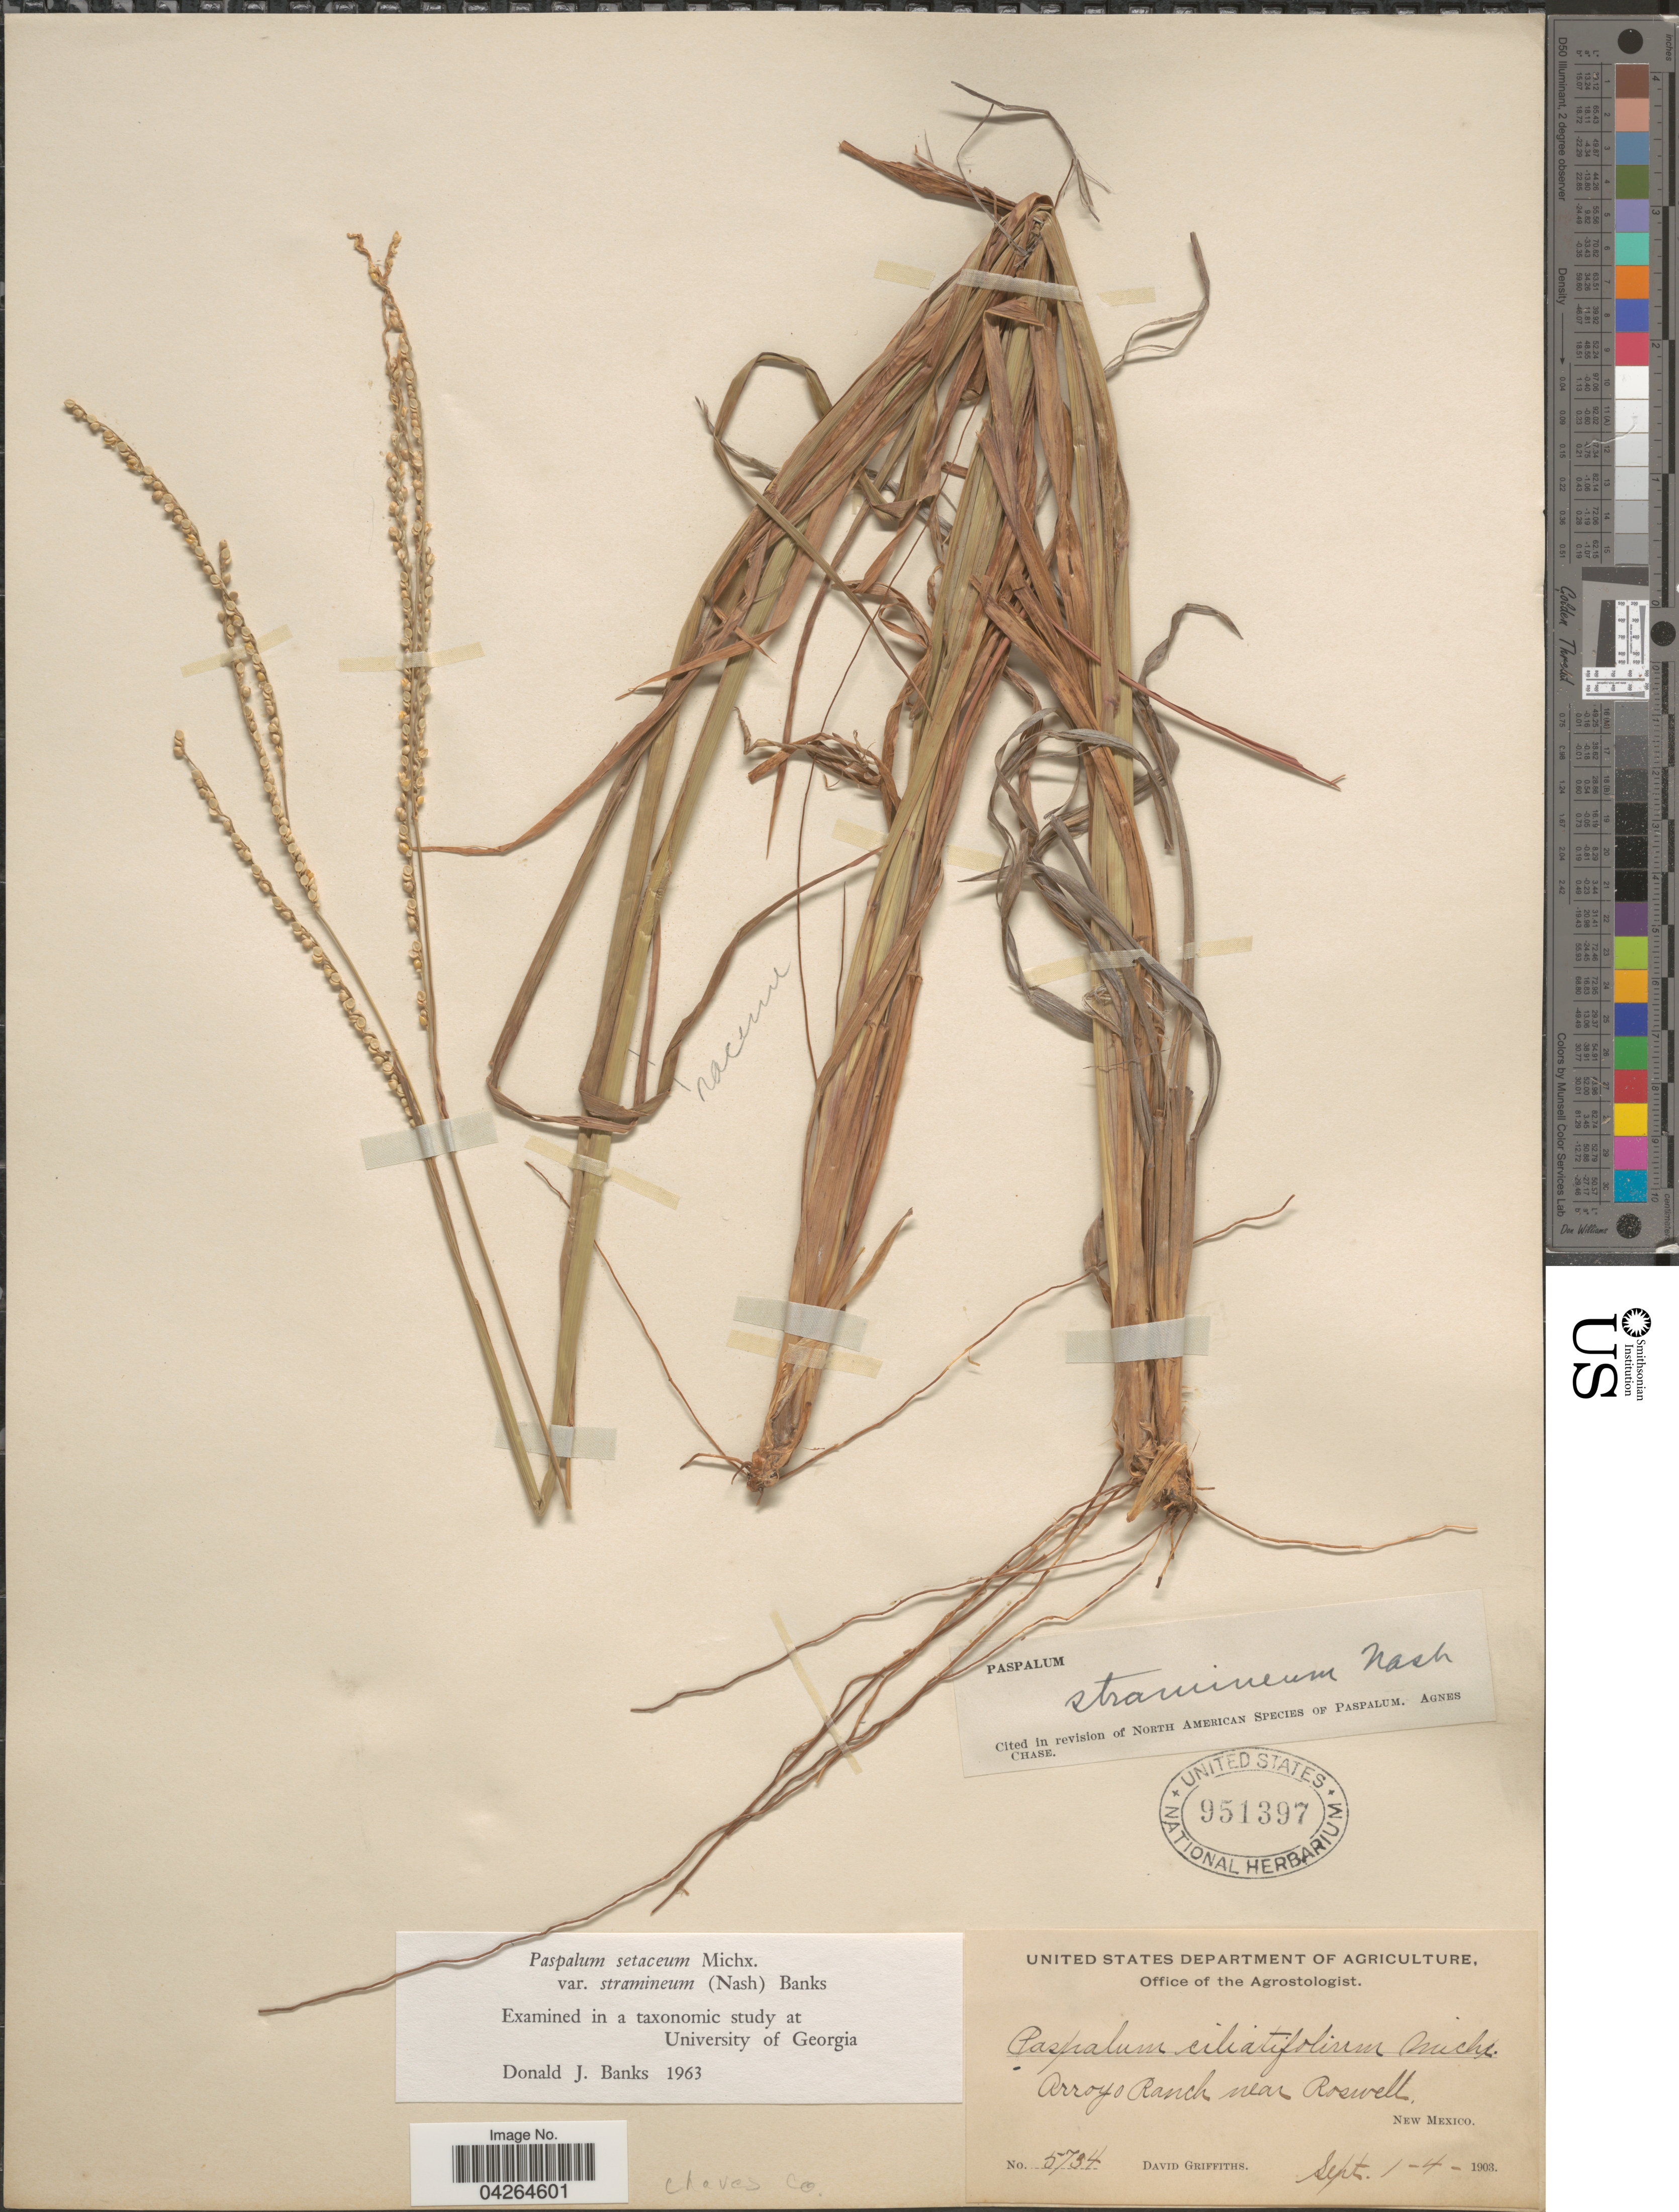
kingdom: Plantae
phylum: Tracheophyta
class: Liliopsida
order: Poales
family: Poaceae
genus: Paspalum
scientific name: Paspalum setaceum var. stramineum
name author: (Nash) D.J. Banks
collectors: D. Griffiths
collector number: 5734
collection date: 1903-09-01/1903-09-04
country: United States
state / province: New Mexico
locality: Arroyo Ranch near Roswell. Chaves Co.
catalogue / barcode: US 951397